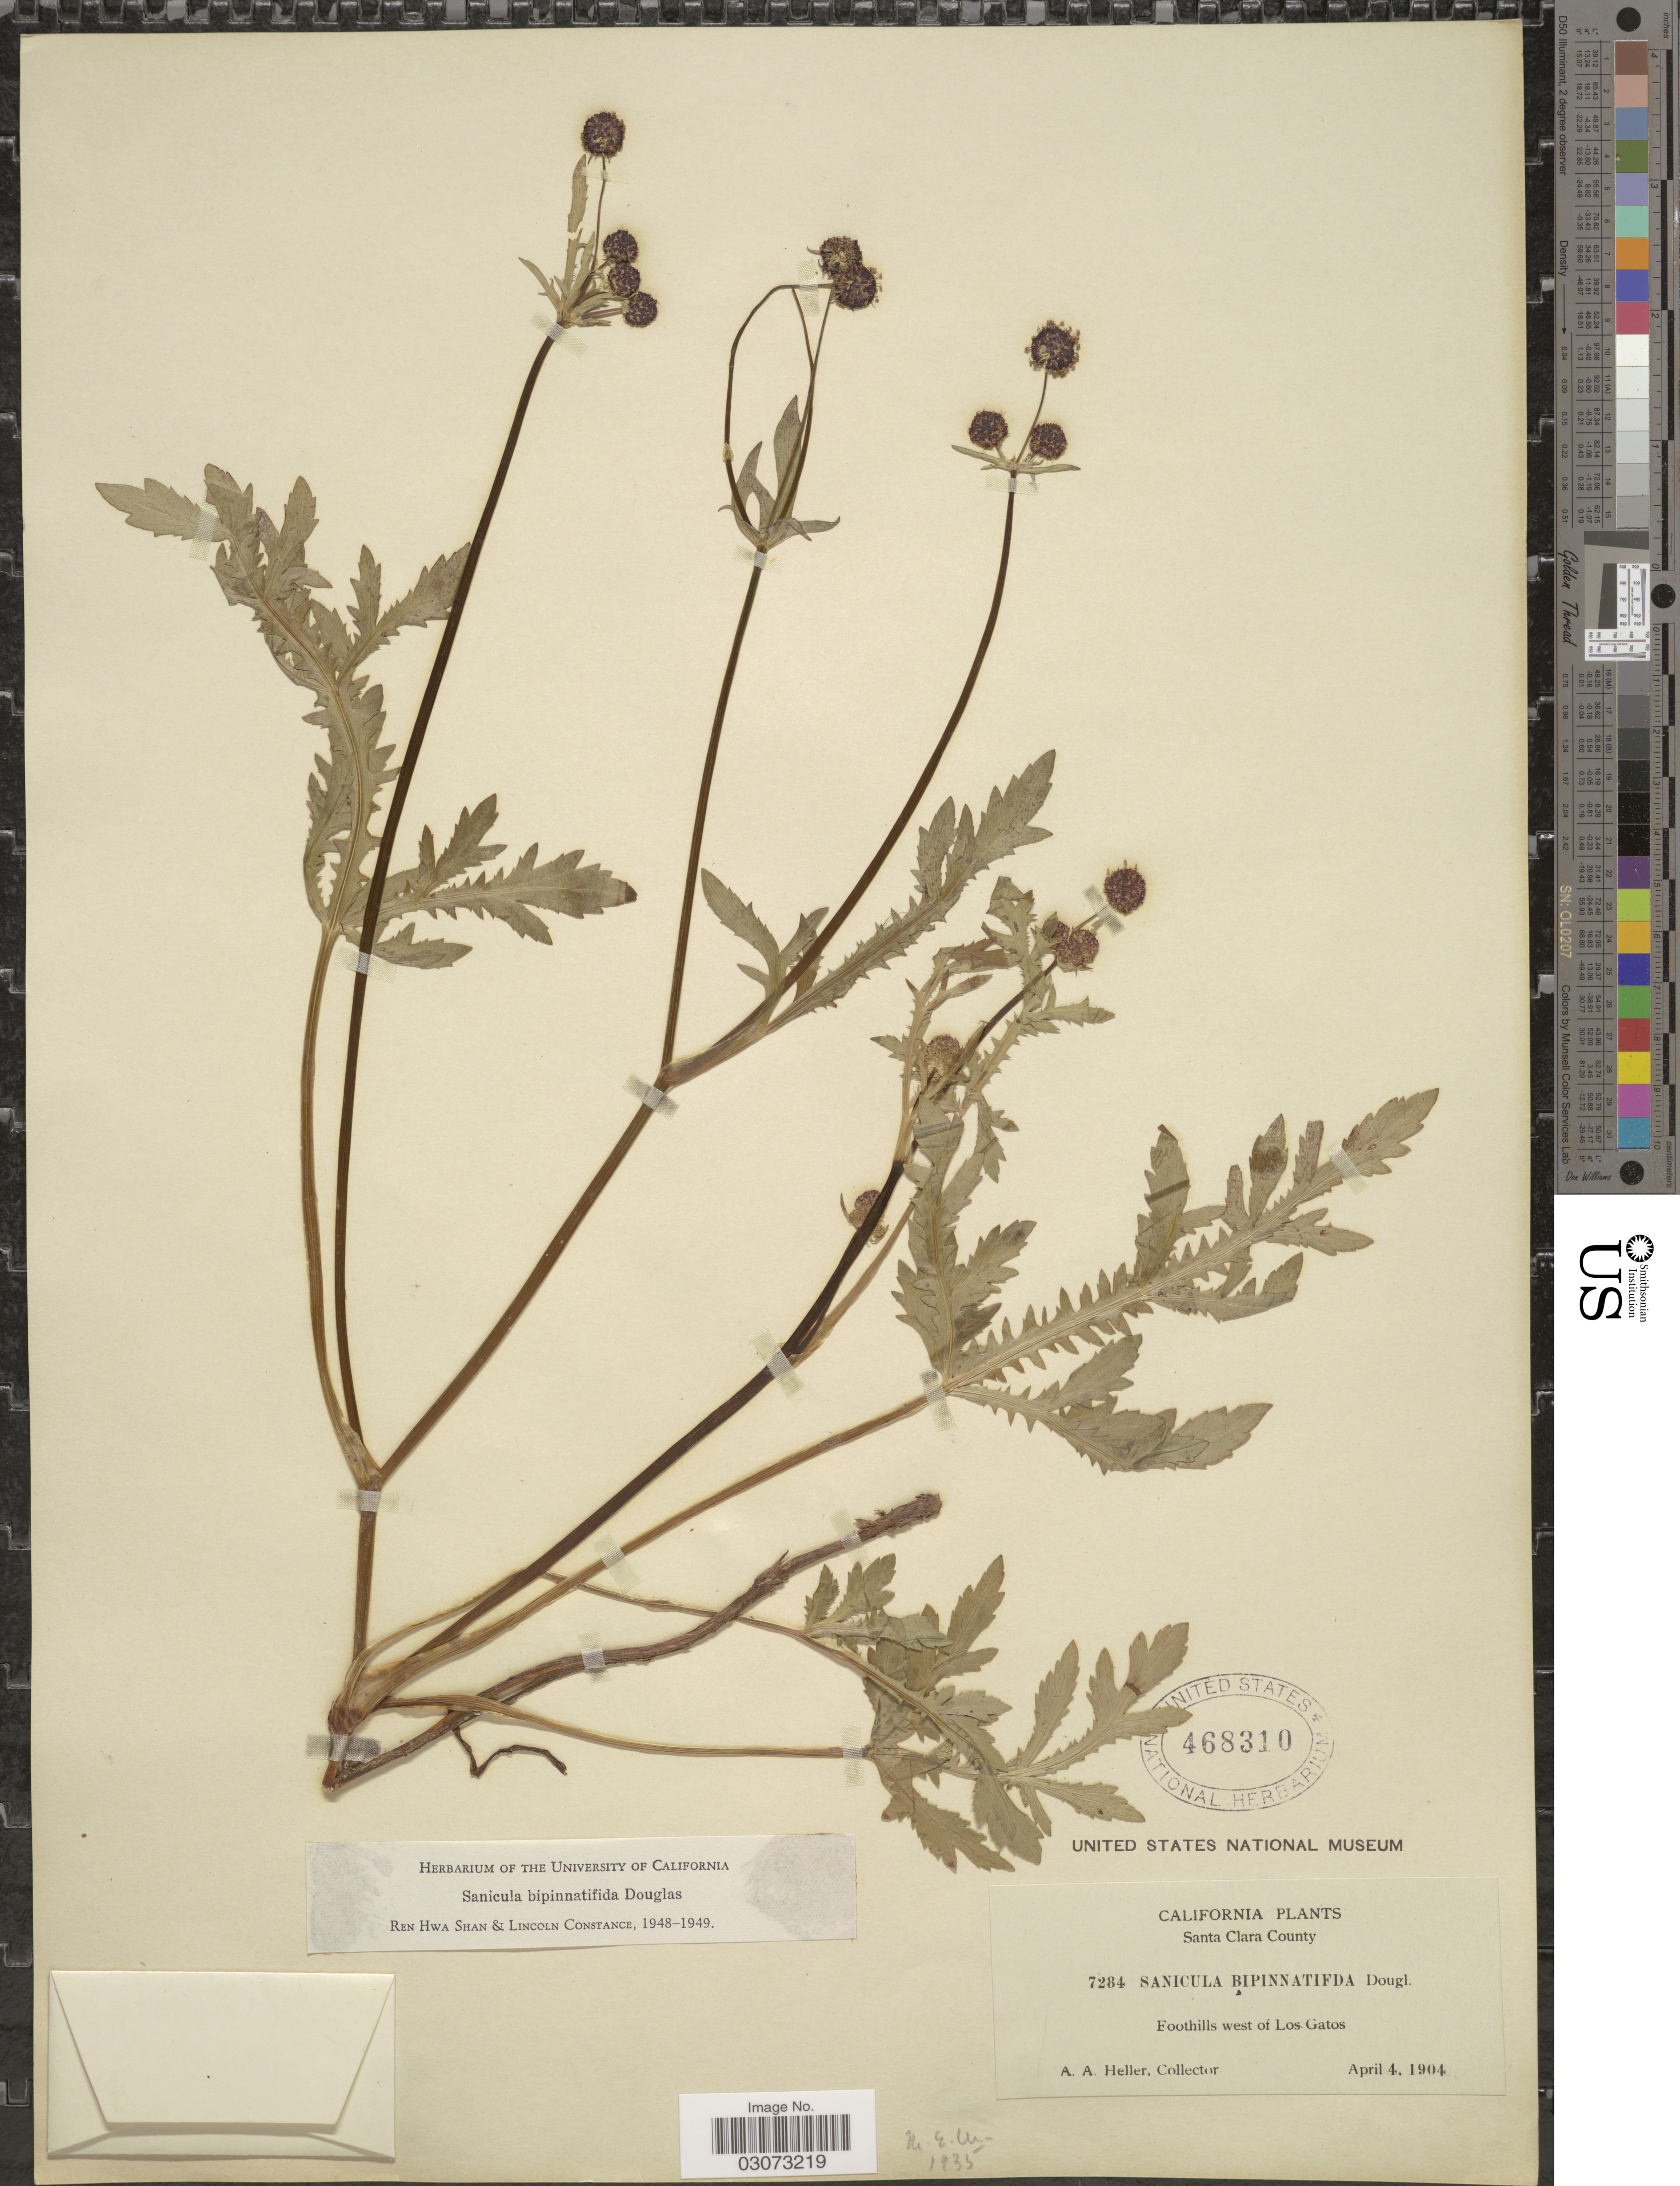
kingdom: Plantae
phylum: Tracheophyta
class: Magnoliopsida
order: Apiales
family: Apiaceae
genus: Sanicula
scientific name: Sanicula bipinnatifida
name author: Douglas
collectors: A. A. Heller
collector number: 7284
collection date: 1904-04-04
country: United States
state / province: California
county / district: Santa Clara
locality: Santa Clara County. Foothills west of Los Gatos.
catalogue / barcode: US 468310